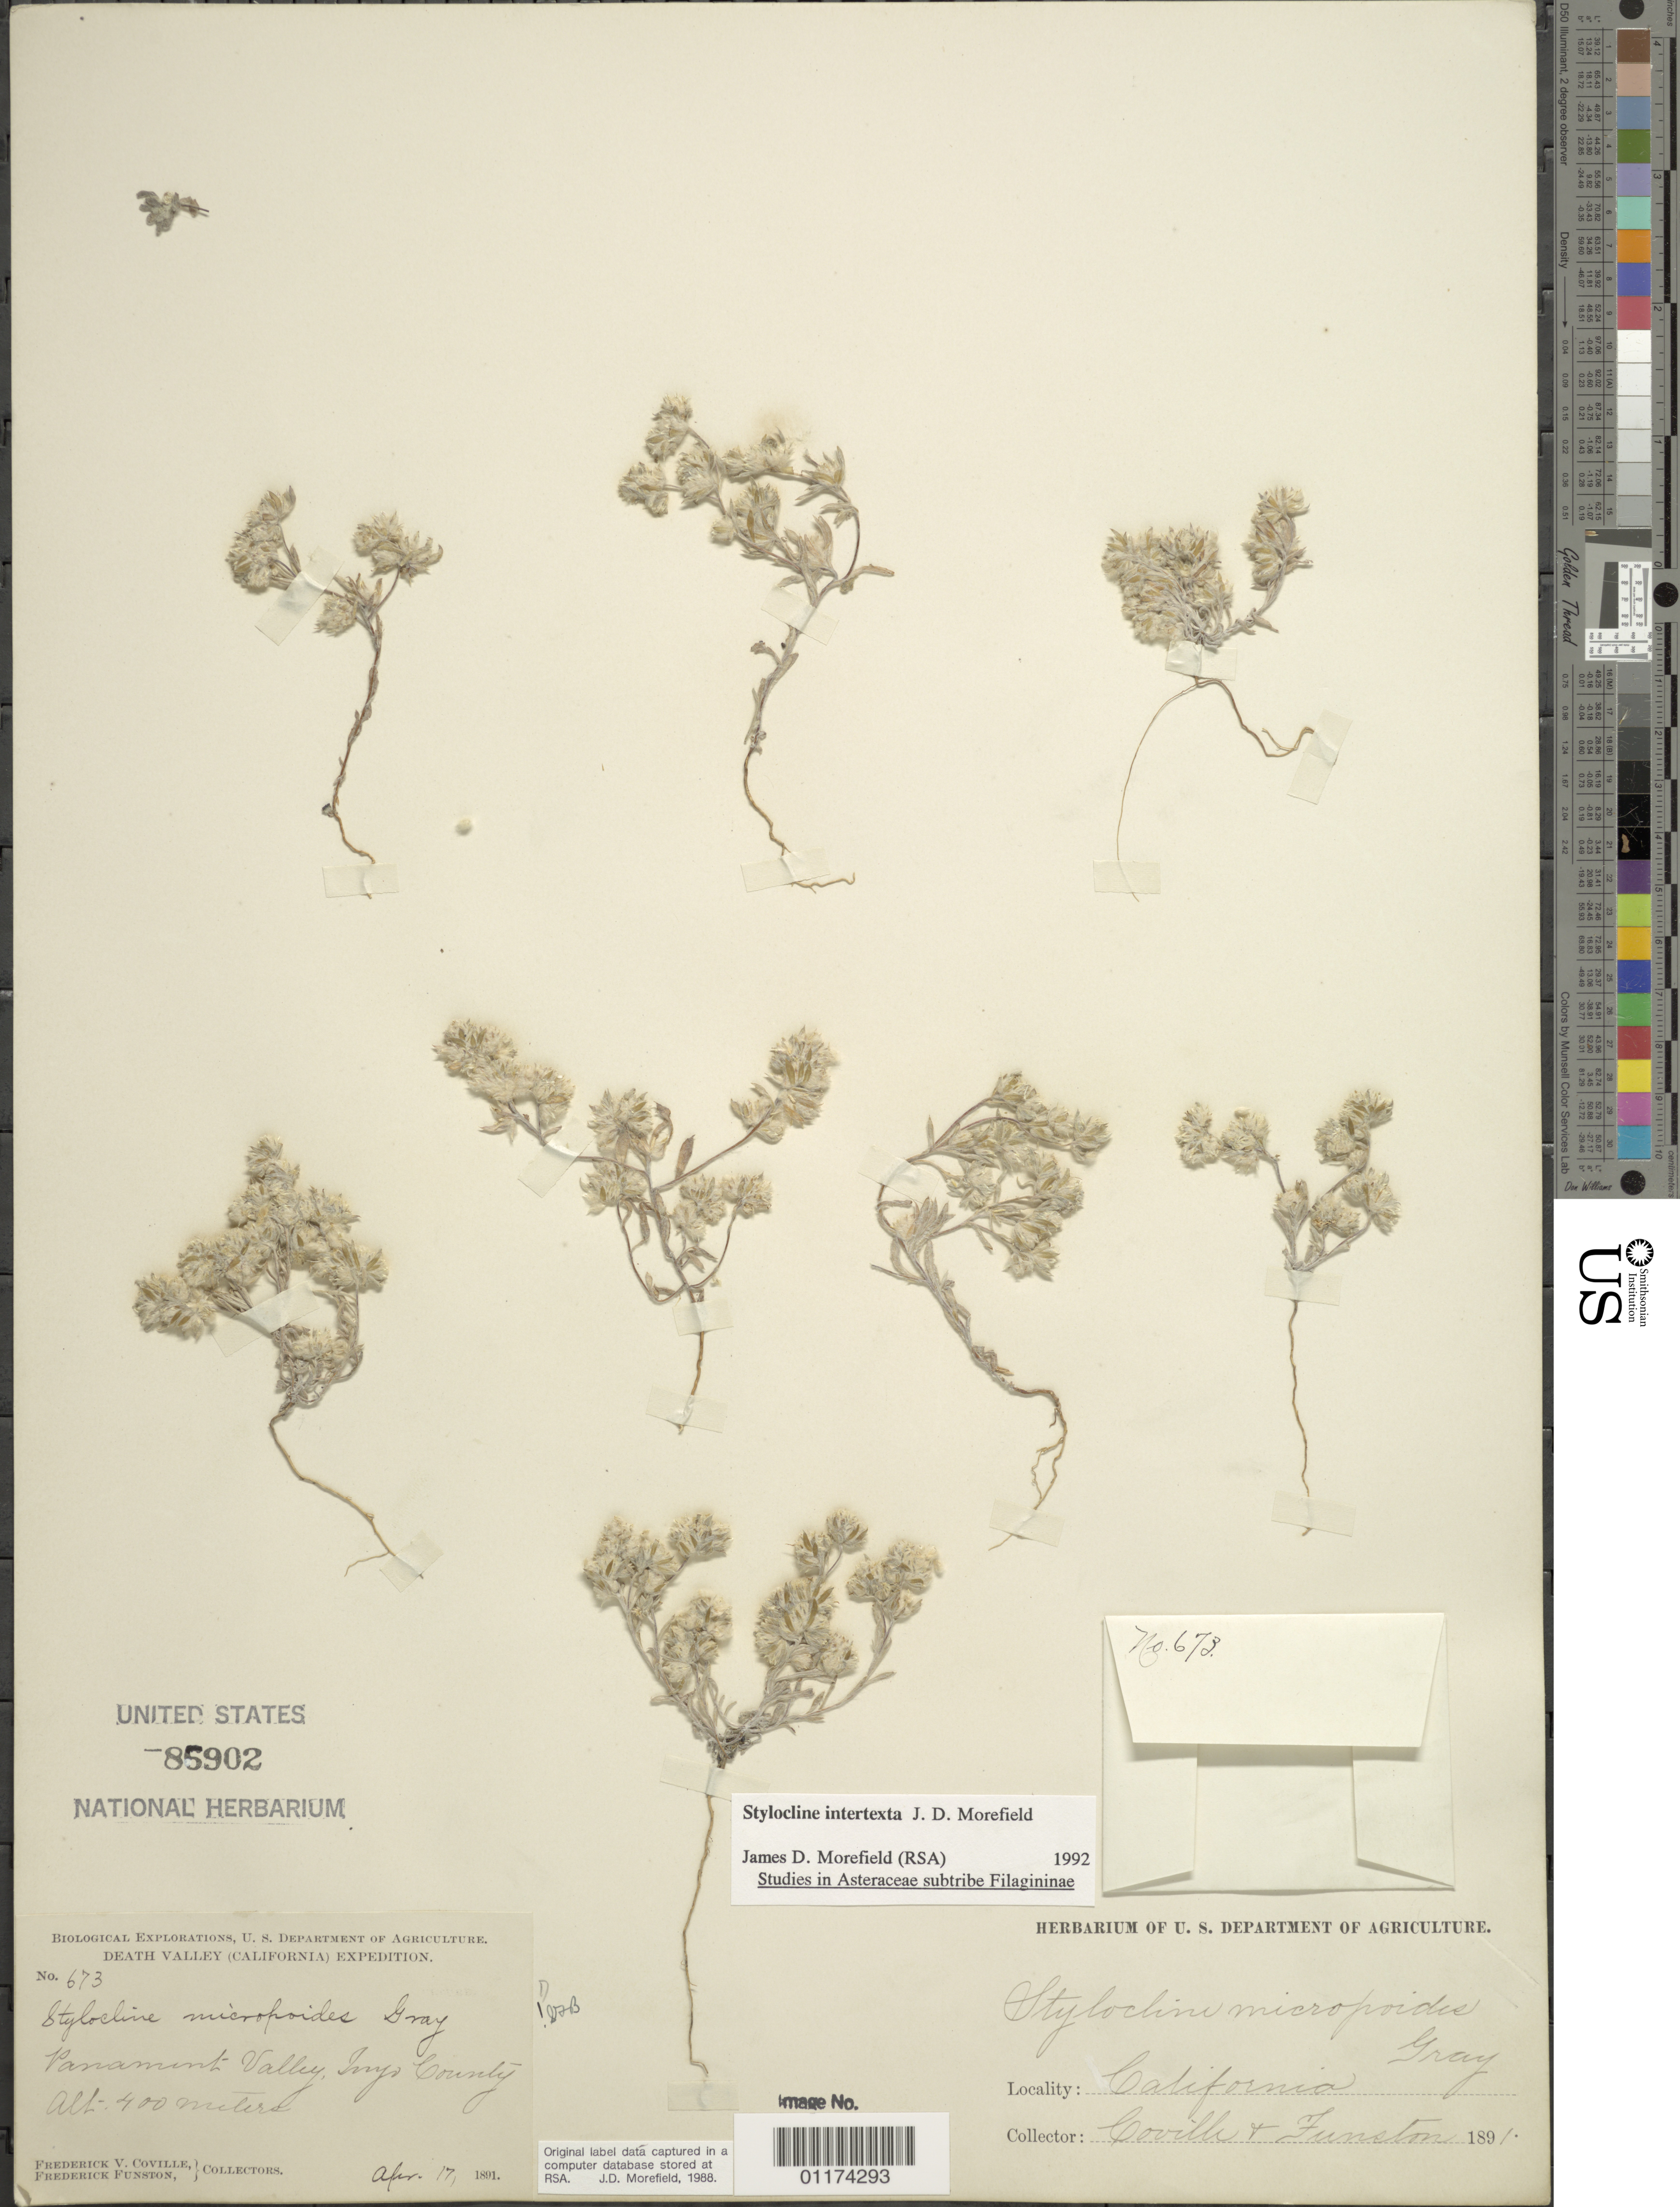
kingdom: Plantae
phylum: Tracheophyta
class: Magnoliopsida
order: Asterales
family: Asteraceae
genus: Stylocline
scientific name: Stylocline intertexta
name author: Morefield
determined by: Morefield, James D., (RSA), Rancho Santa Ana Botanic Garden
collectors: F. V. Coville & F. Funston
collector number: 673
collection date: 1891-04-17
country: United States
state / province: California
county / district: Inyo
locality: Panamint Valley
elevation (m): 400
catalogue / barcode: US 85902